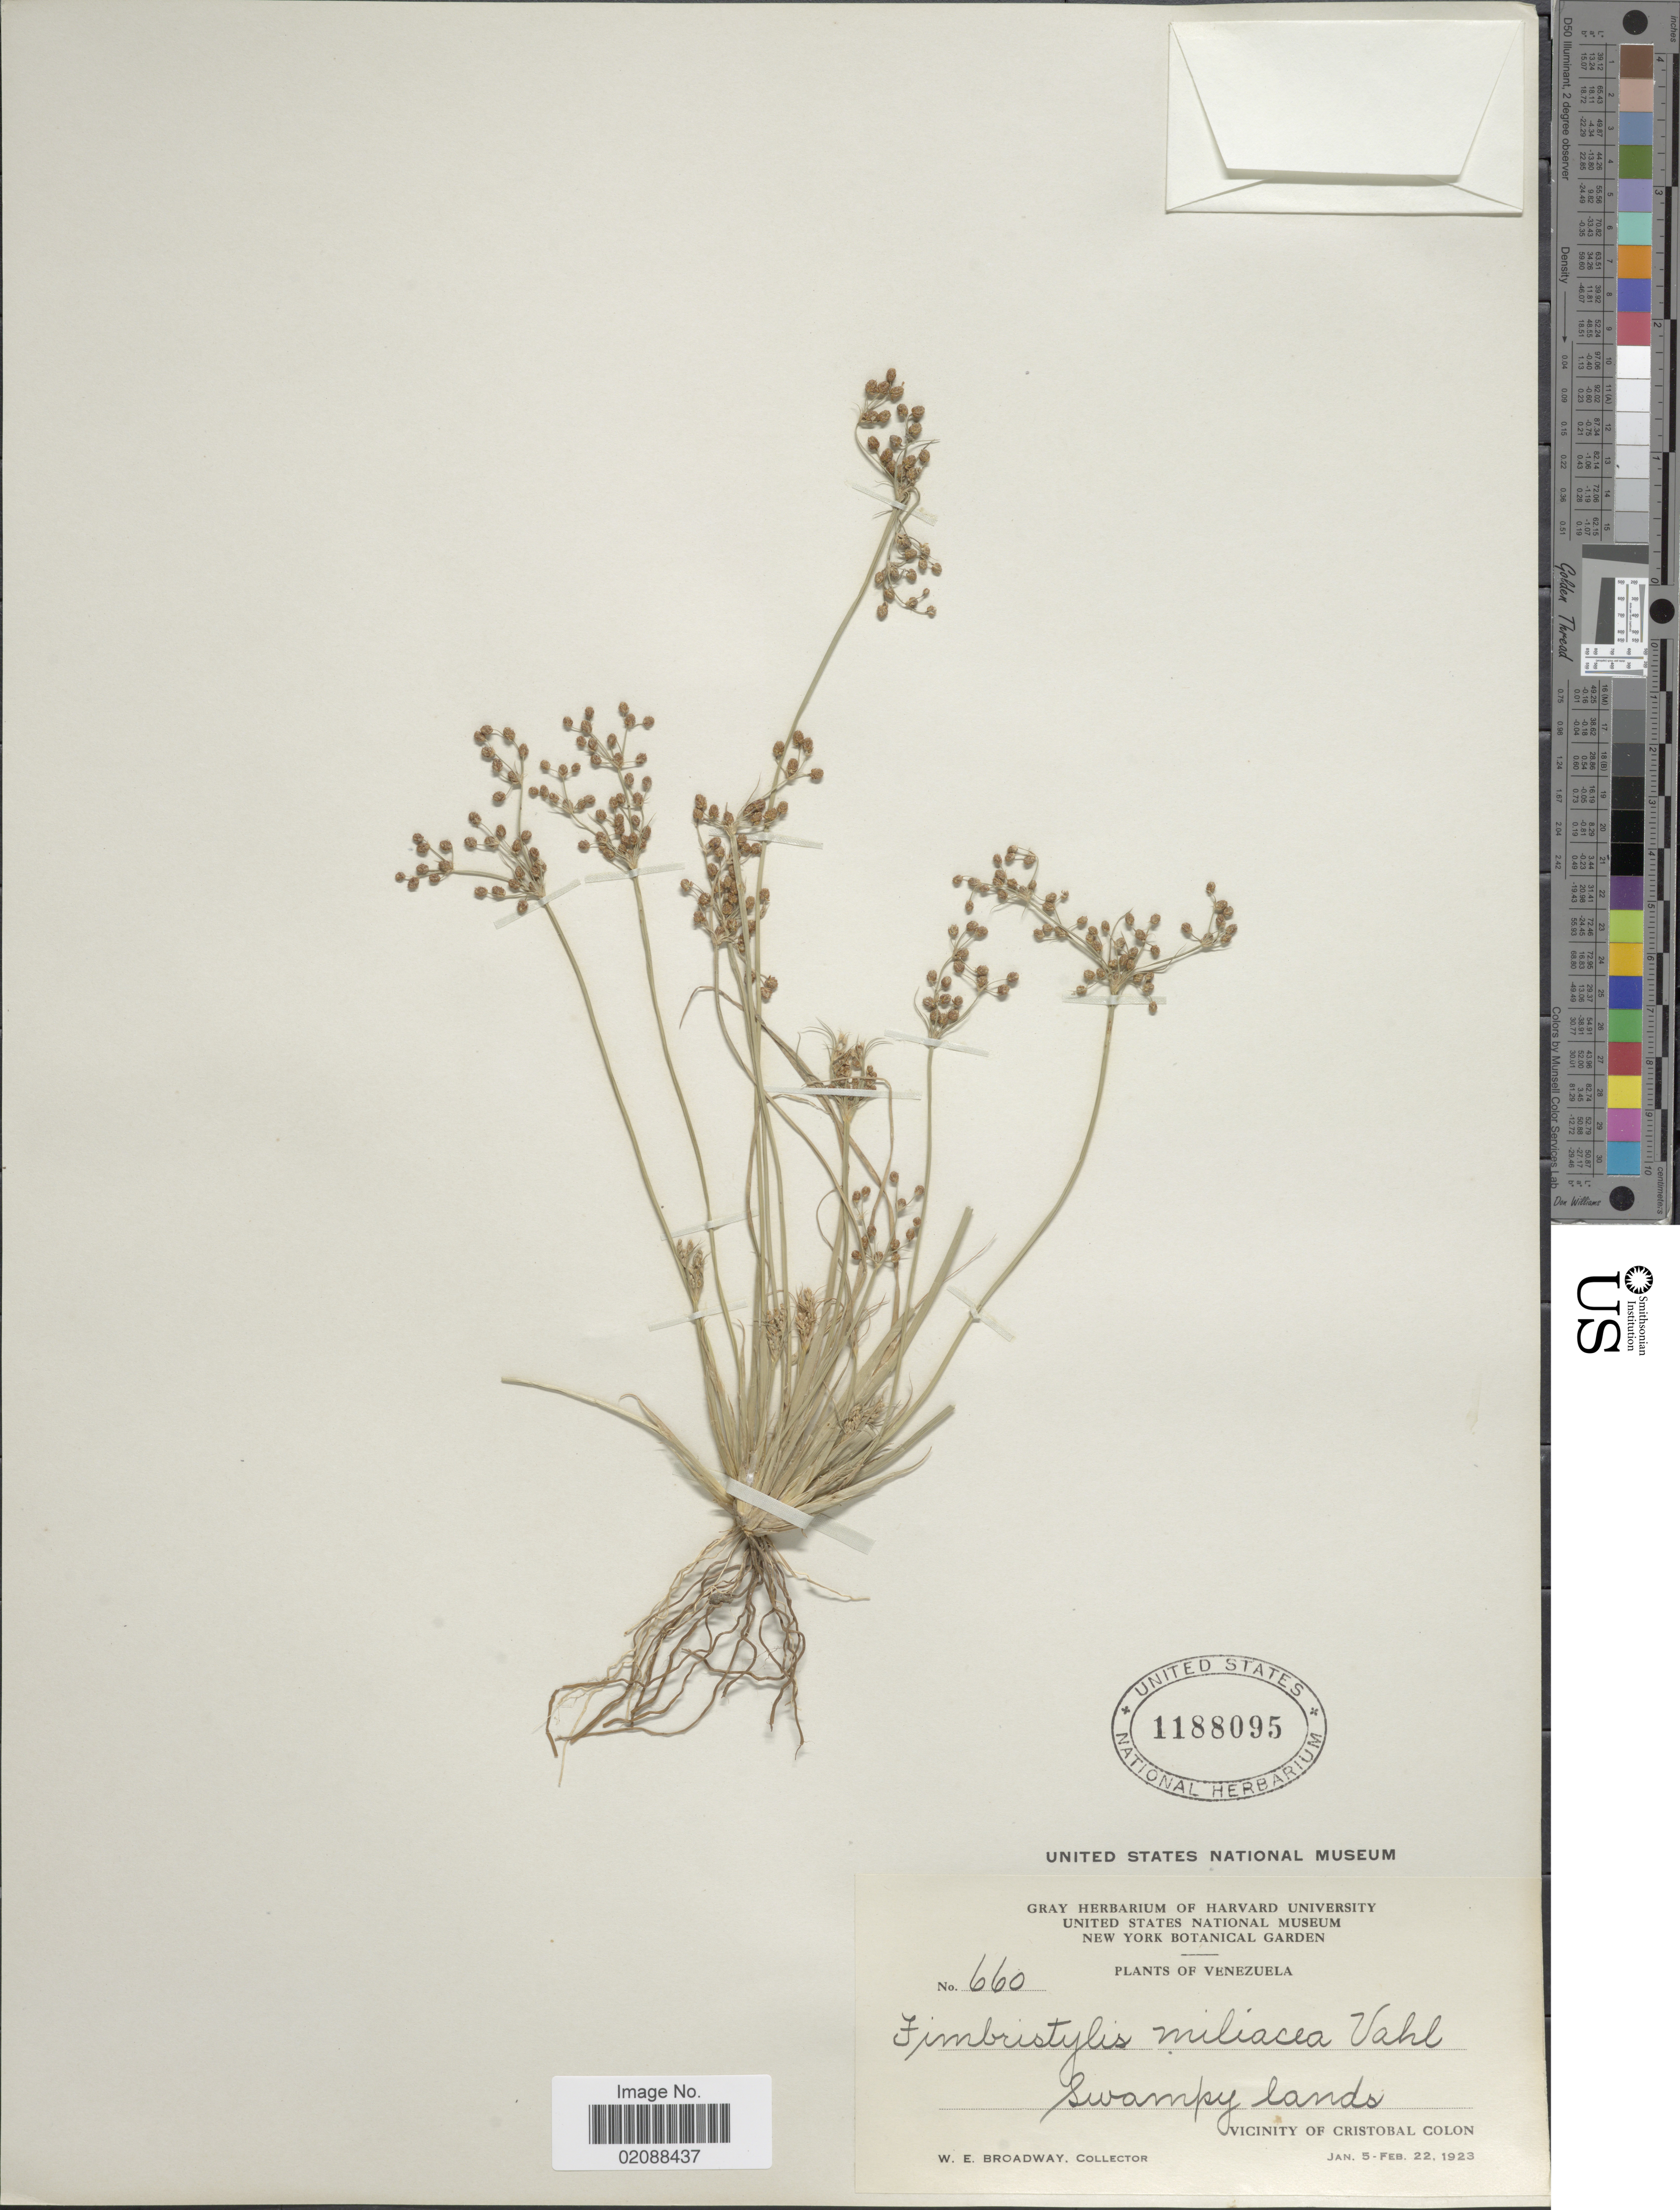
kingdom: Plantae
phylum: Tracheophyta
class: Liliopsida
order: Poales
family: Cyperaceae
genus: Fimbristylis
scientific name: Fimbristylis littoralis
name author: Gaudich.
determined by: Strong, M. T., (US), Smithsonian Institution - National Museum of Natural History (UNITED STATES)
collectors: W. E. Broadway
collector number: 660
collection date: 1923-01-05/1923-02-22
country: Venezuela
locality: Swampy lands. Vicinity of Cristobal Colon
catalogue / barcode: US 1188095